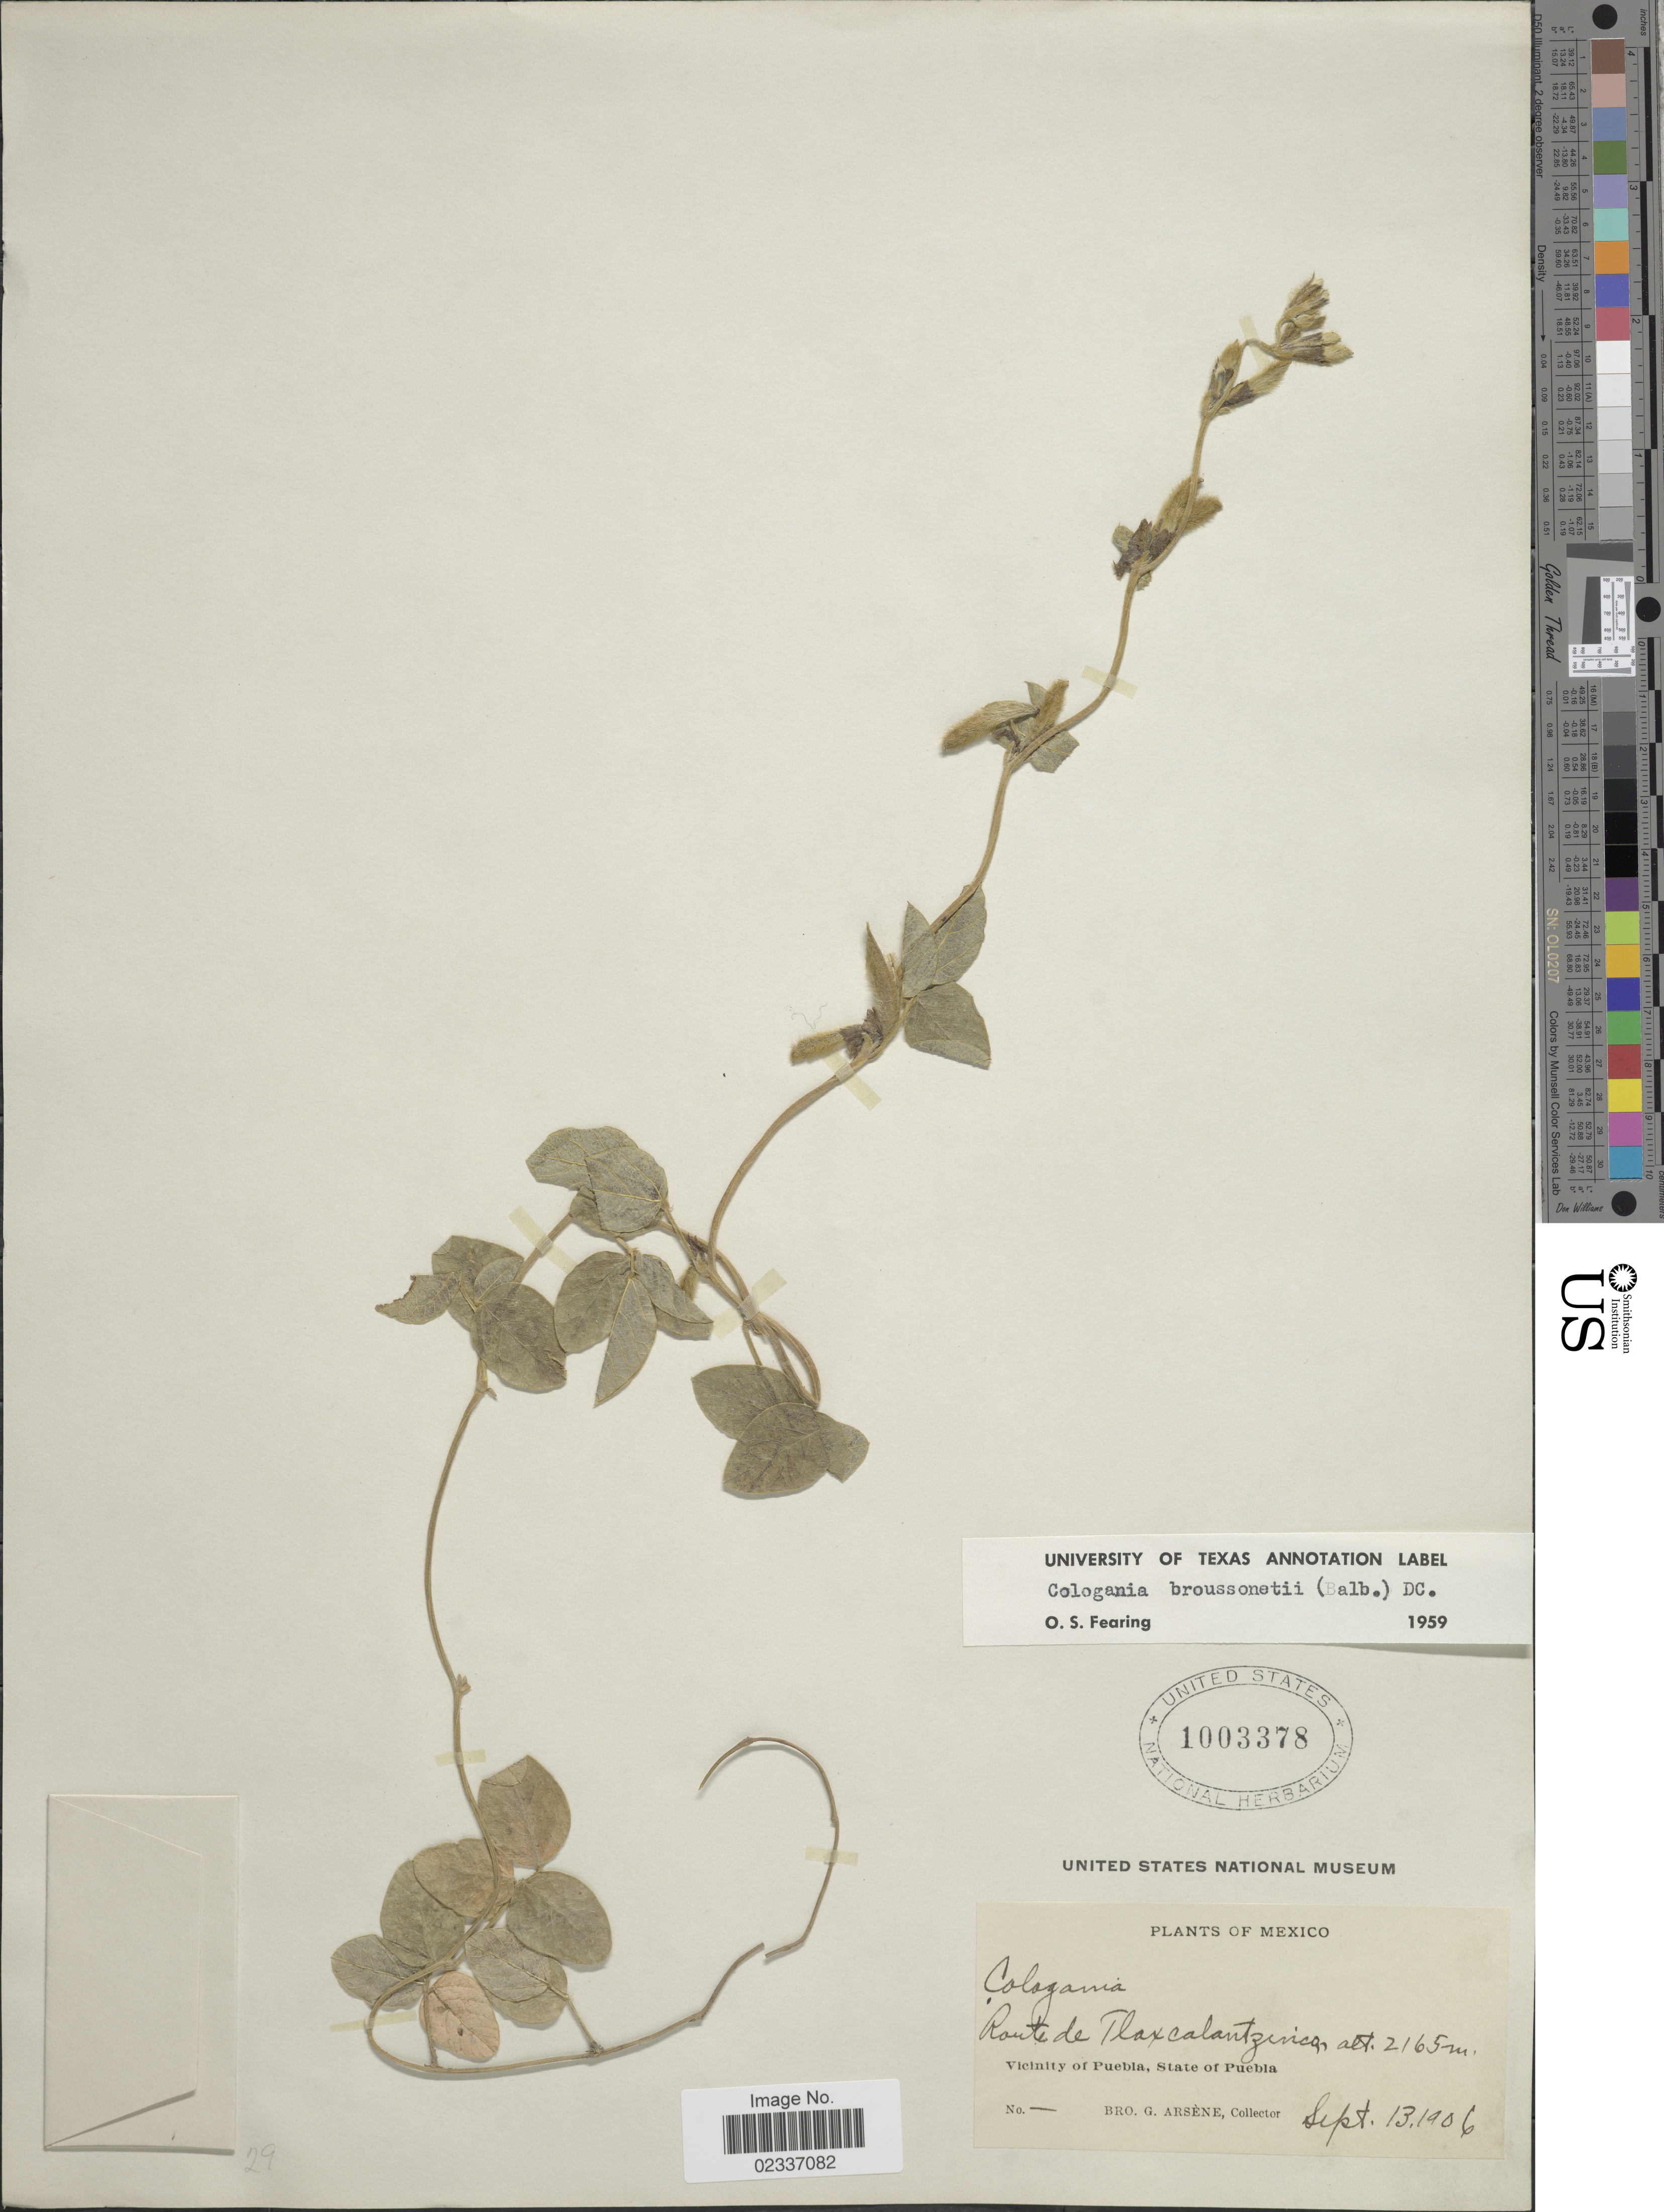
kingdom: Plantae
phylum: Tracheophyta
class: Magnoliopsida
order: Fabales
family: Fabaceae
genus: Cologania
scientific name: Cologania broussonetii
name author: (Balb.) DC.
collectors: Bro. G. Arsène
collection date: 1906-09-13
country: Mexico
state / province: Puebla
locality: Route de Tlaxcalantzinca, Vicinity of Puebla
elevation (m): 2165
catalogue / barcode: US 1003378